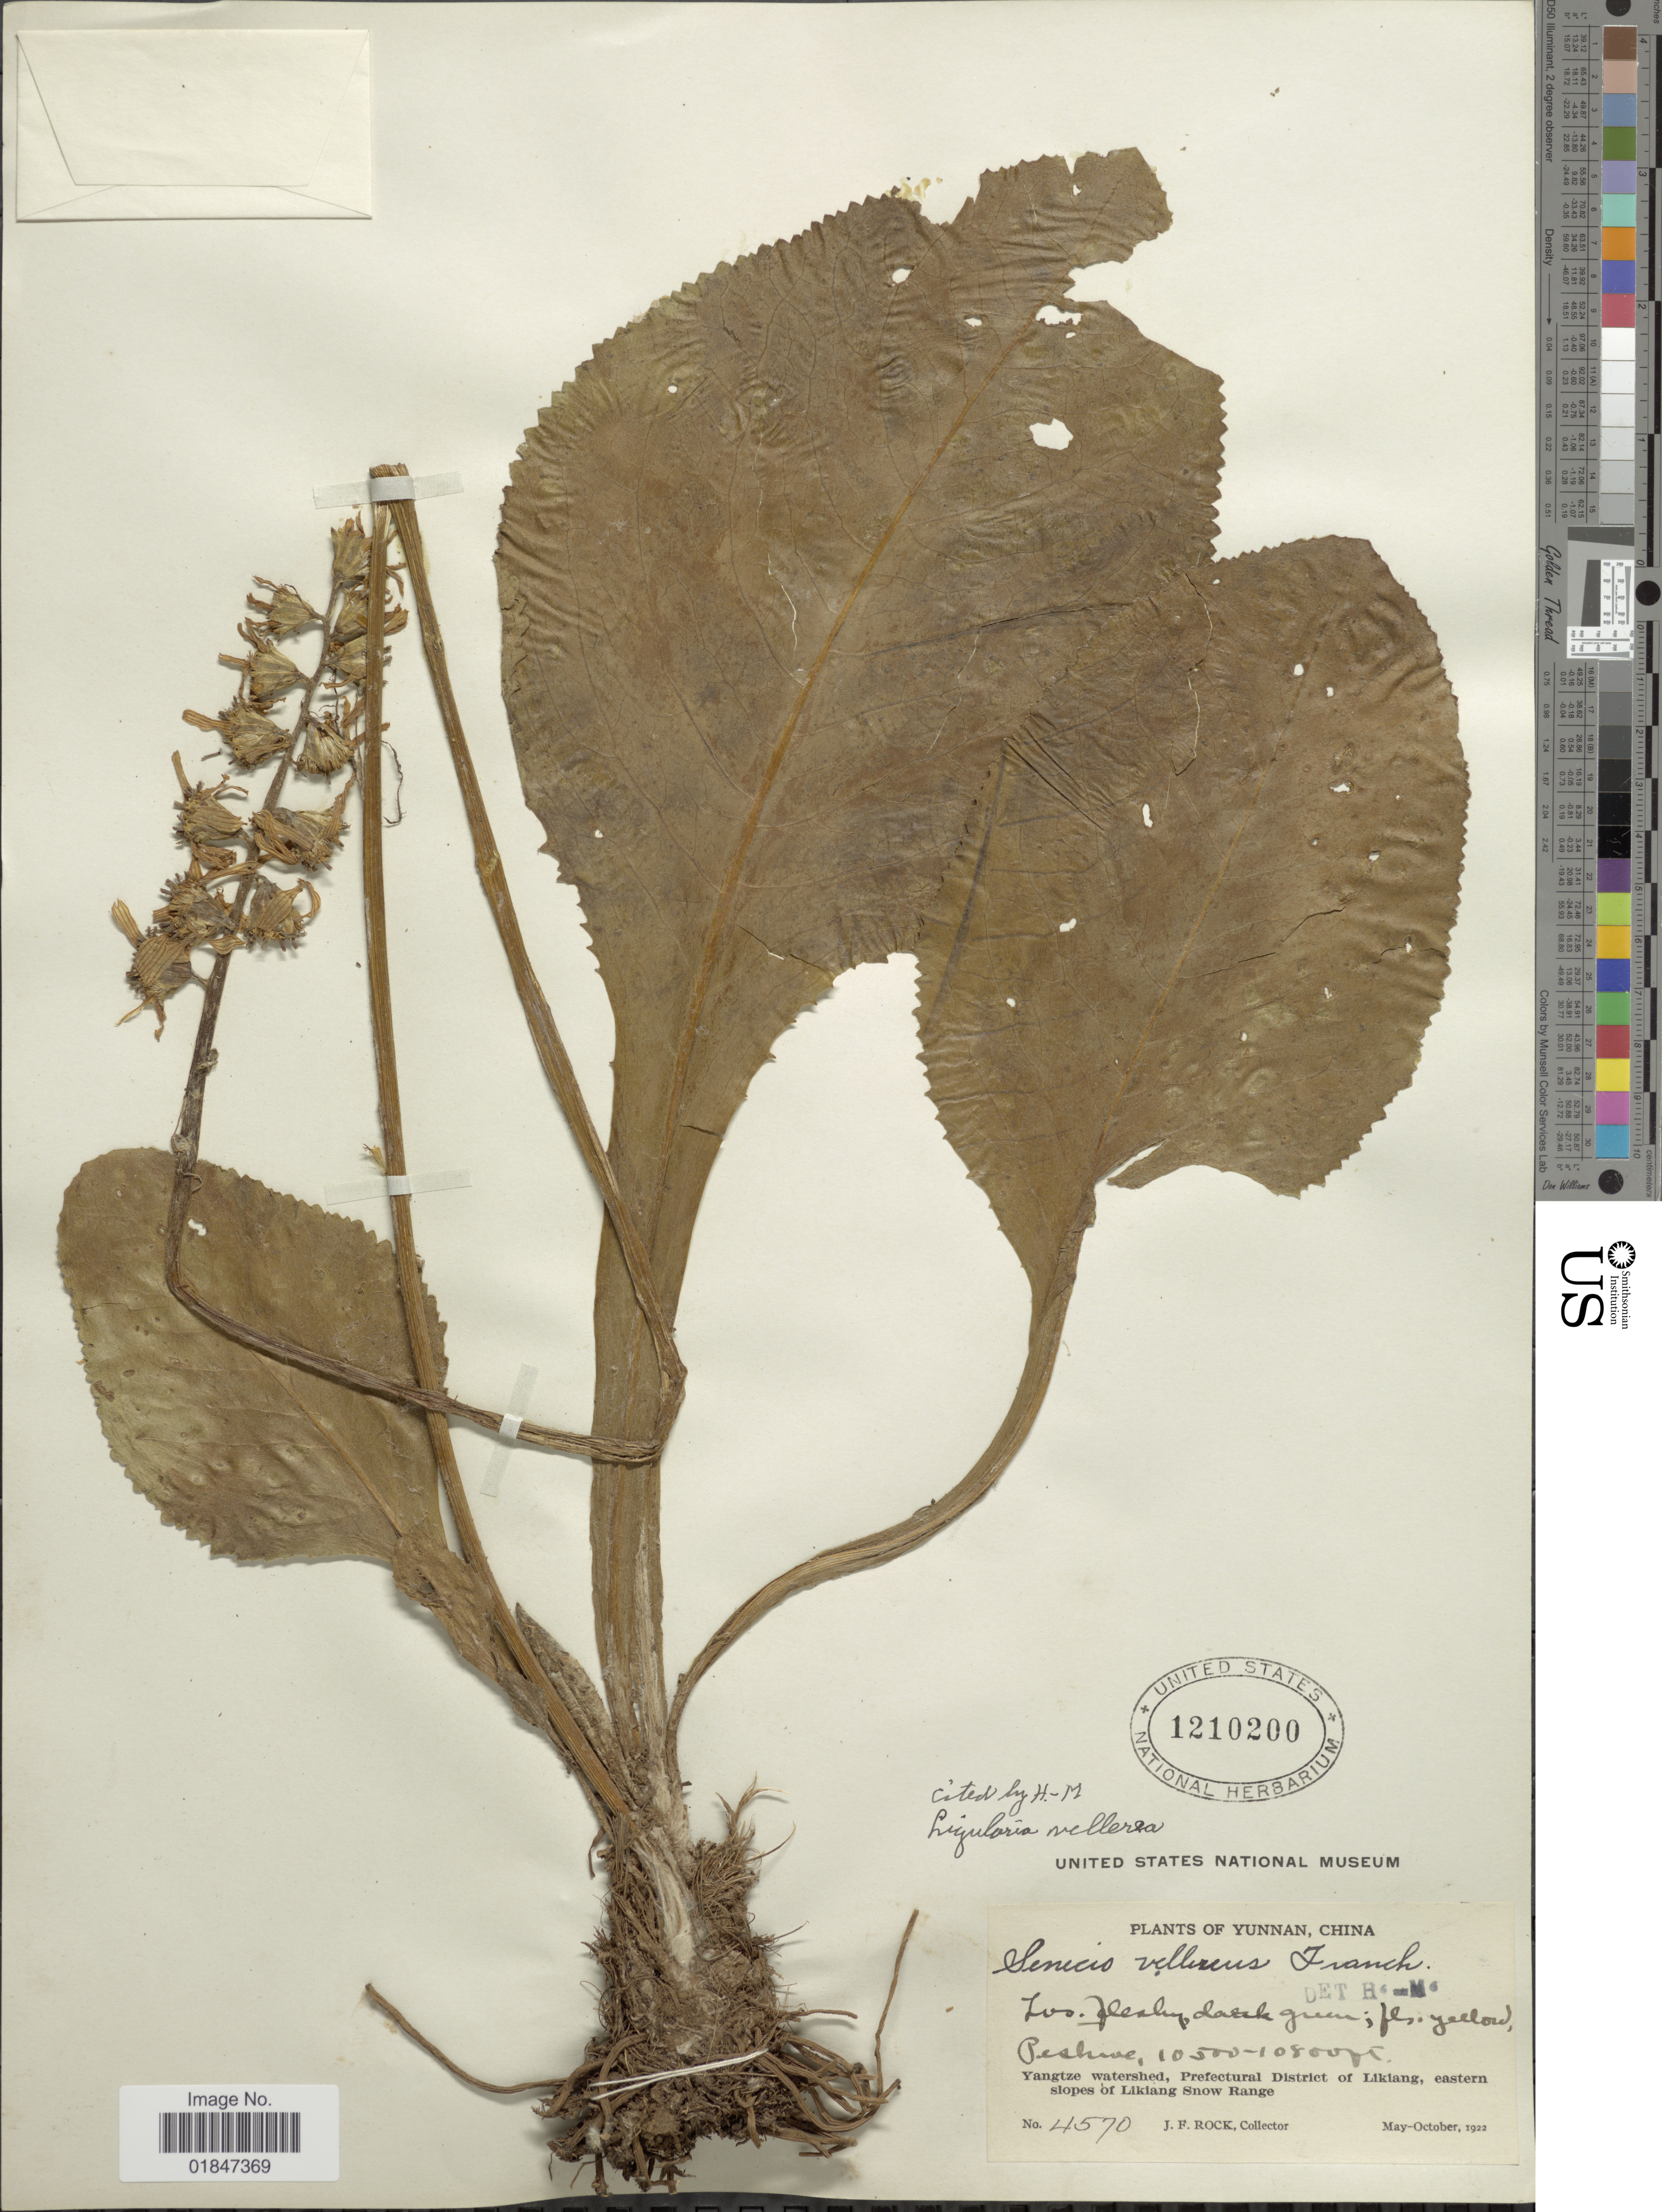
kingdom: Plantae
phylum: Tracheophyta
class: Magnoliopsida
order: Asterales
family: Asteraceae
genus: Ligularia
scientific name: Ligularia vellerea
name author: (Franch.) Hand.-Mazz.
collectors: J. Rock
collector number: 4570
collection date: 1922-05/1922-10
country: China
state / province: Yunnan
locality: Peshwe. Yangtze watershed, western slopes of Likiang Snow Range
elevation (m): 3200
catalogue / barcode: US 1210200